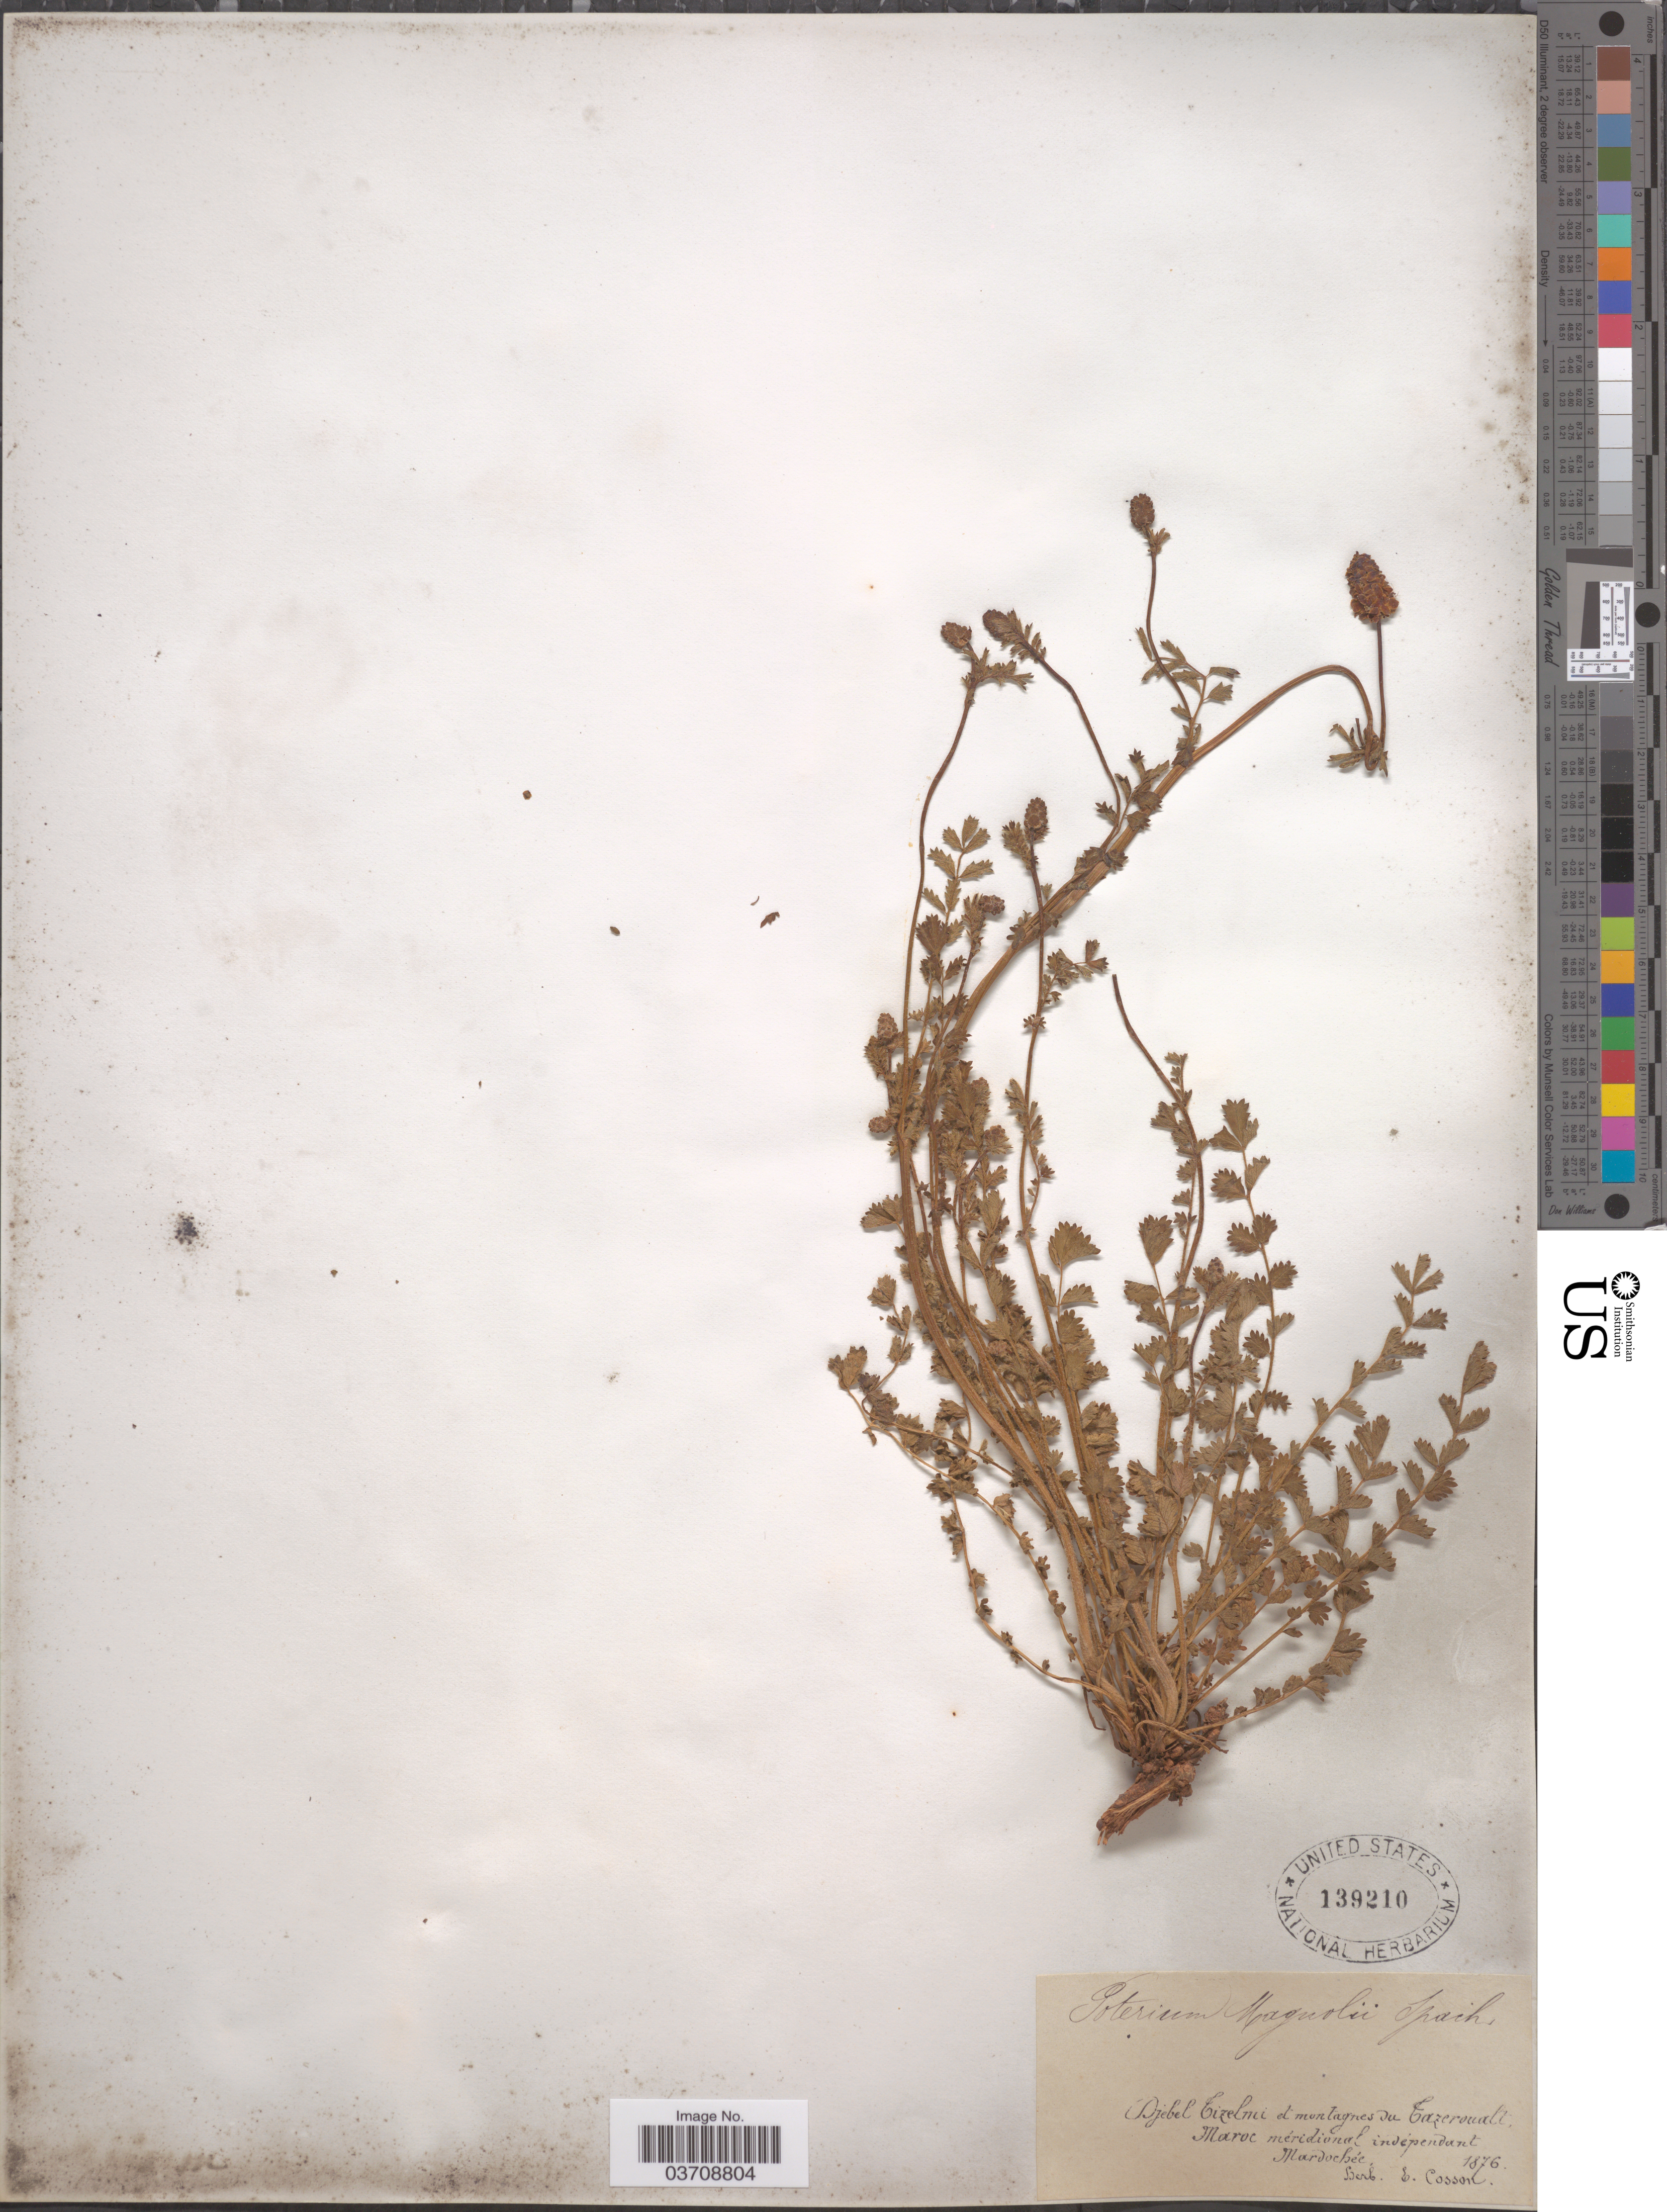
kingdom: Plantae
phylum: Tracheophyta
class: Magnoliopsida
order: Rosales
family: Rosaceae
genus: Sanguisorba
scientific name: Sanguisorba verrucosa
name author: (Link ex G. Don) Ces.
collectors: ex herb. Cosson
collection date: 1876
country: Morocco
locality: Djebel Cizelmi et montagnes du Cazeroualt, Maroc méridional indépendant Mardochée.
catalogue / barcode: US 139210